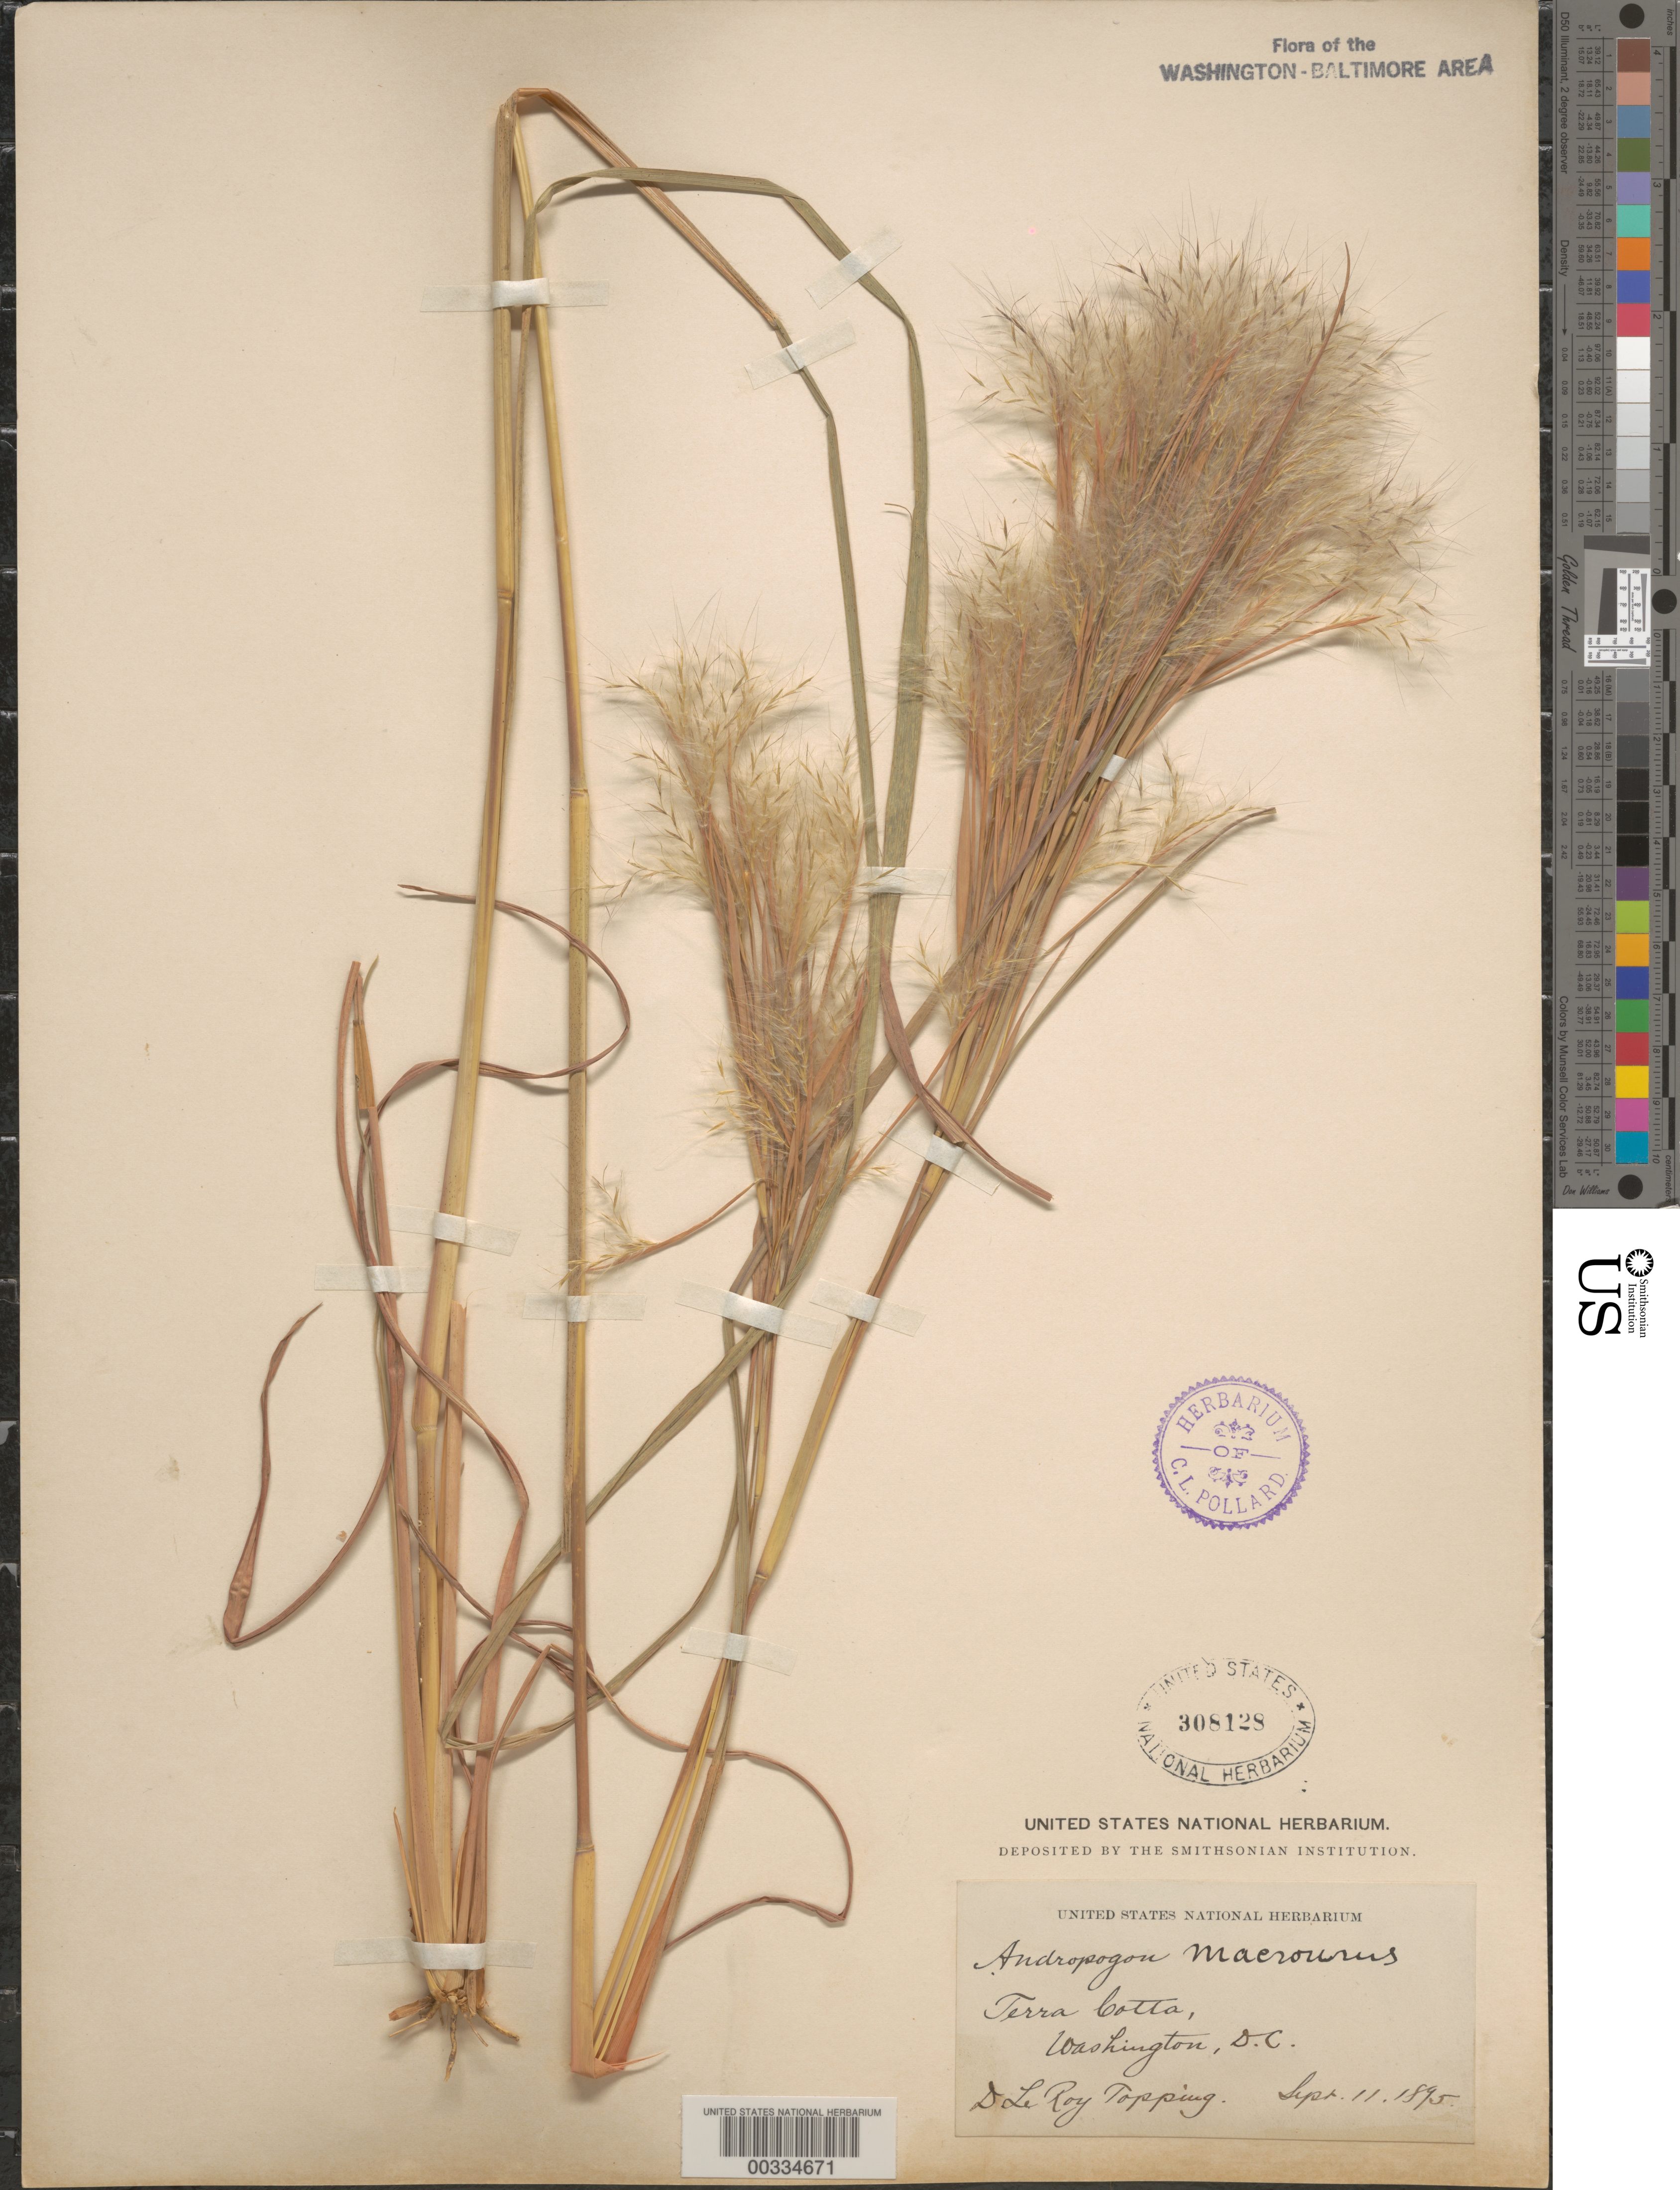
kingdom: Plantae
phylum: Tracheophyta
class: Liliopsida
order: Poales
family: Poaceae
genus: Andropogon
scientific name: Andropogon glomeratus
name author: (Walter) Britton, Stearns & Poggenb.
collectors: D. L. Topping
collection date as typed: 11 Sep 1895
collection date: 1895-09-11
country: United States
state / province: District of Columbia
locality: Terra Cotta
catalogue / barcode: US 308128